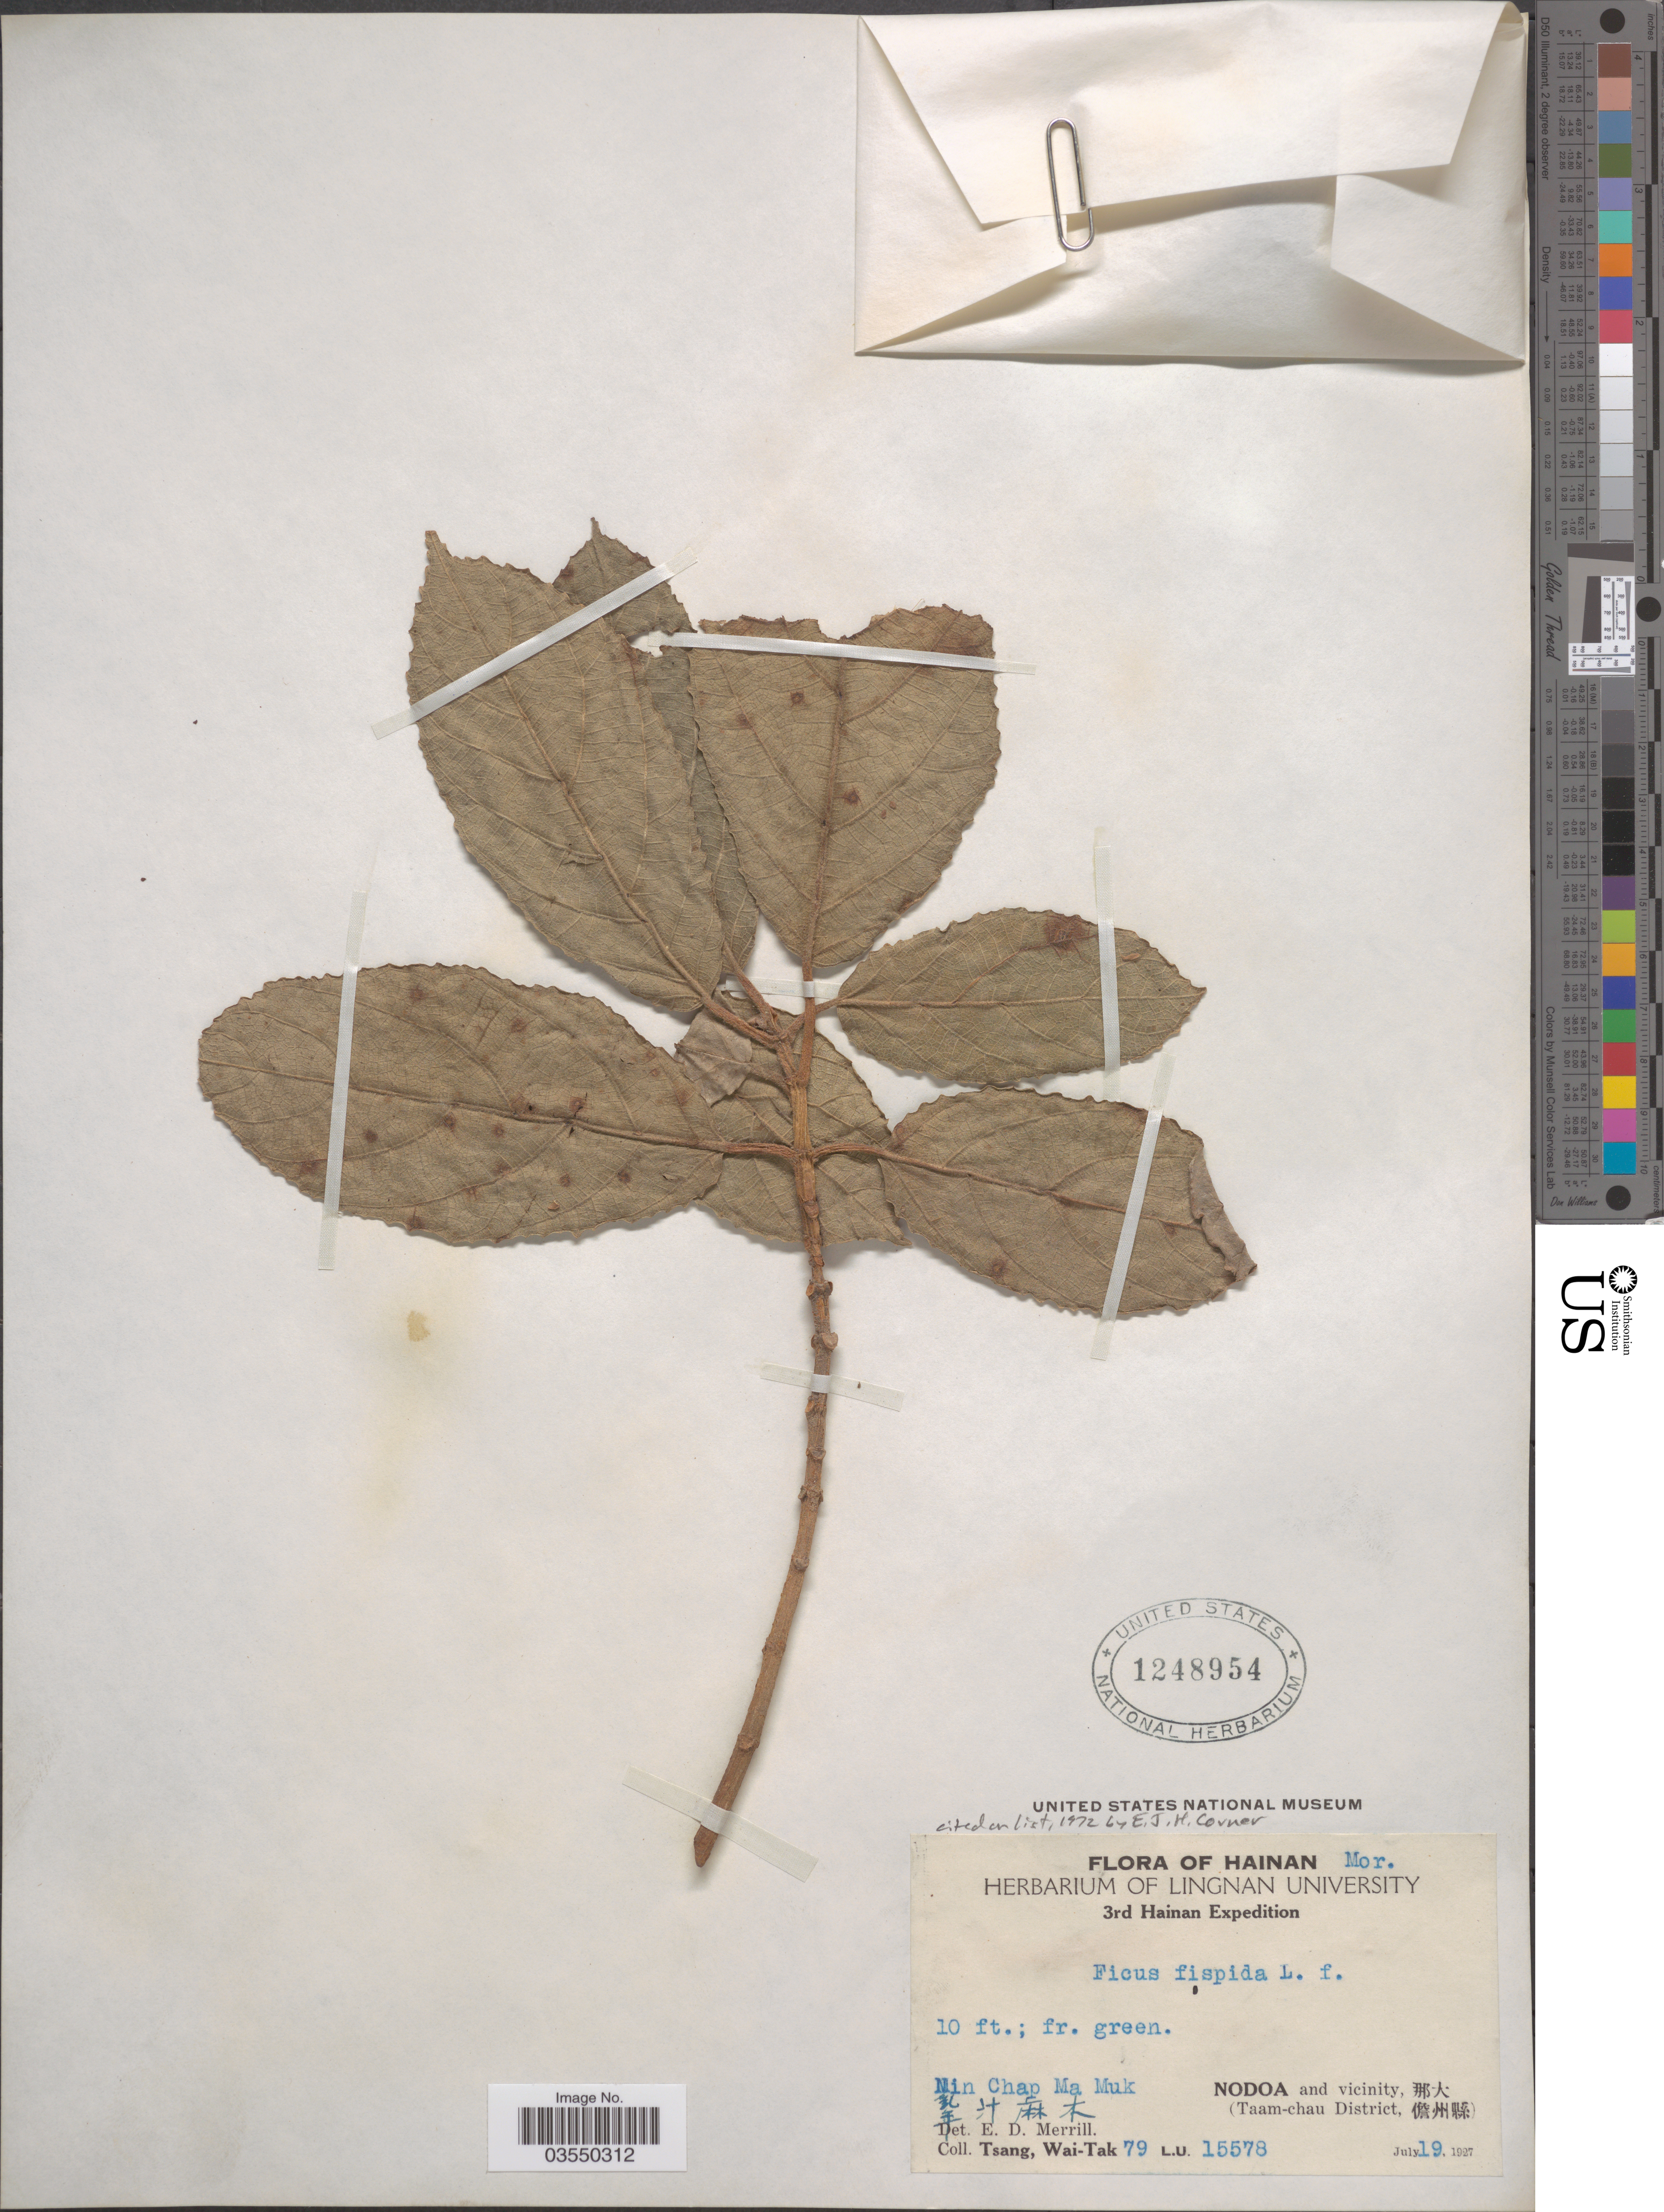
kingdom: Plantae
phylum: Tracheophyta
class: Magnoliopsida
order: Rosales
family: Moraceae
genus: Ficus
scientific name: Ficus hispida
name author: L. f.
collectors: W. T. Tsang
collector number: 79L.U.15578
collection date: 1927-07-19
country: China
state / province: Hainan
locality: Nin Chap Ma Muk X. Nodoa and vicinity, X. (Taam-chau District, X).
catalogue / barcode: US 1248954